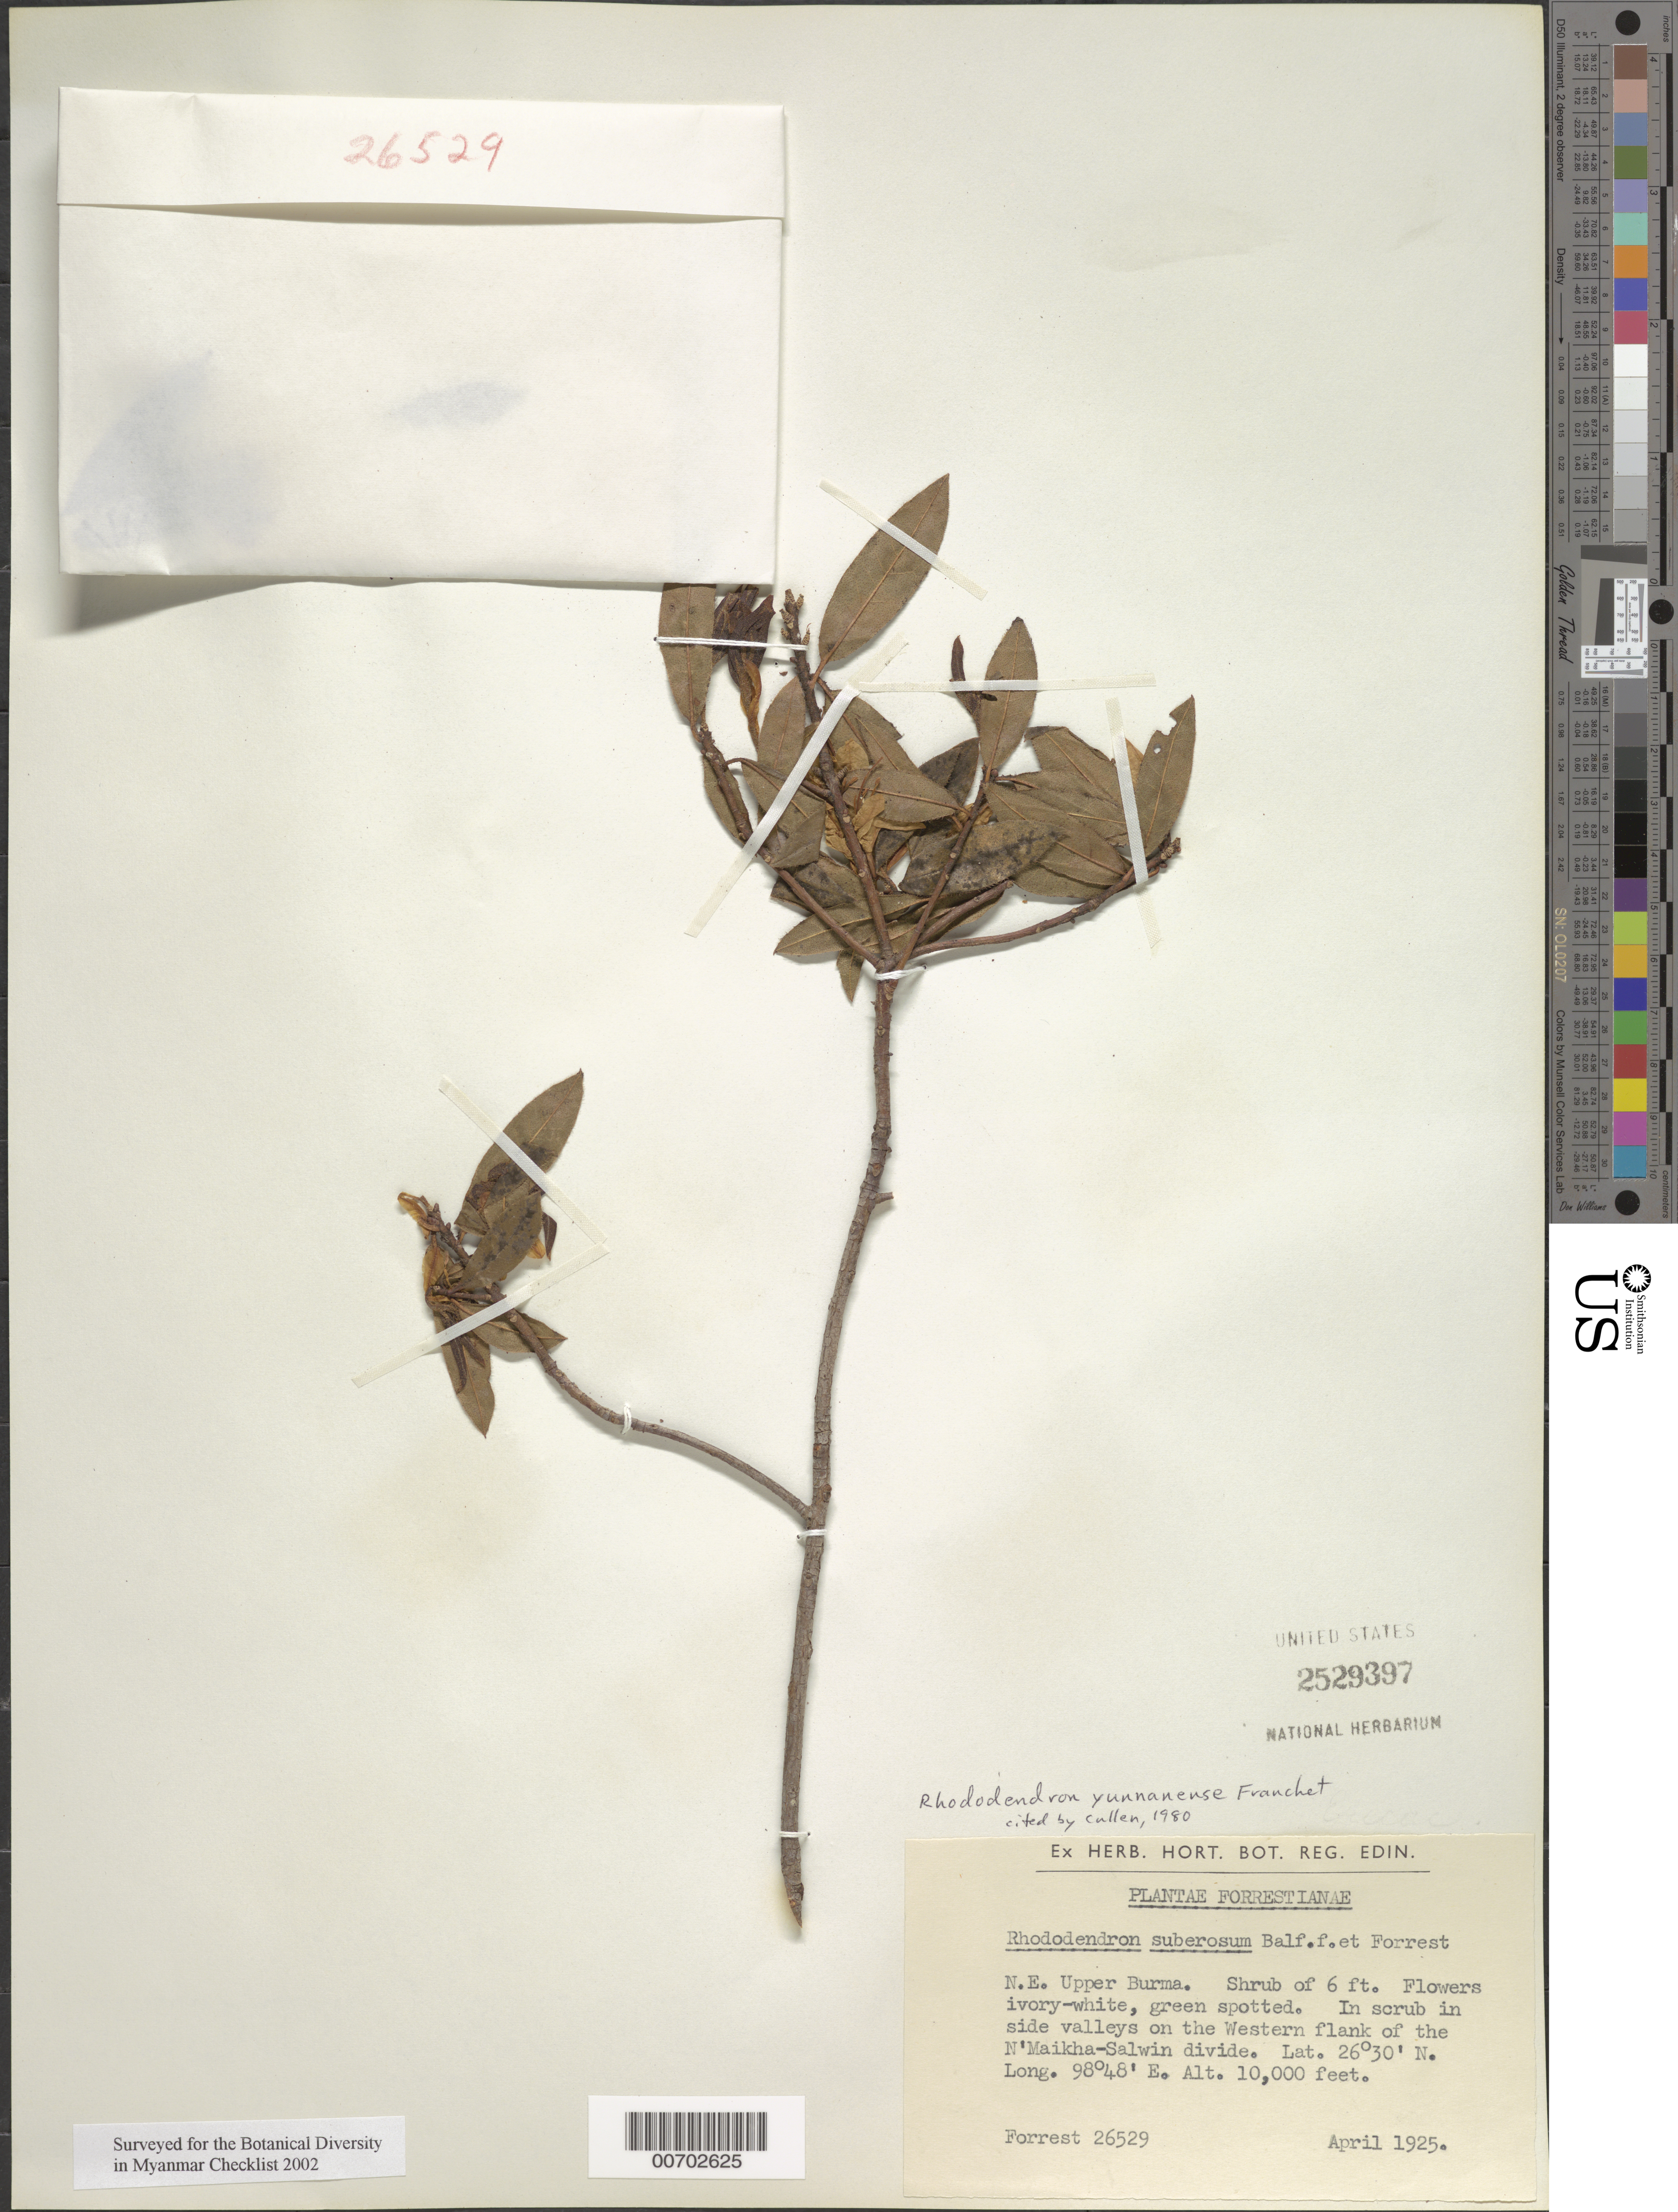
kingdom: Plantae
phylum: Tracheophyta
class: Magnoliopsida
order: Ericales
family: Ericaceae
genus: Rhododendron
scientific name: Rhododendron yunnanense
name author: Franch.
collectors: G. Forrest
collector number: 26529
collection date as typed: Apr 1925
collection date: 1925-04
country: Myanmar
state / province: Kachin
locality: N'Maikha-Salwin Divide, W flank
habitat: In scrub in valleys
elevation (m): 3048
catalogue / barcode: US 2529397